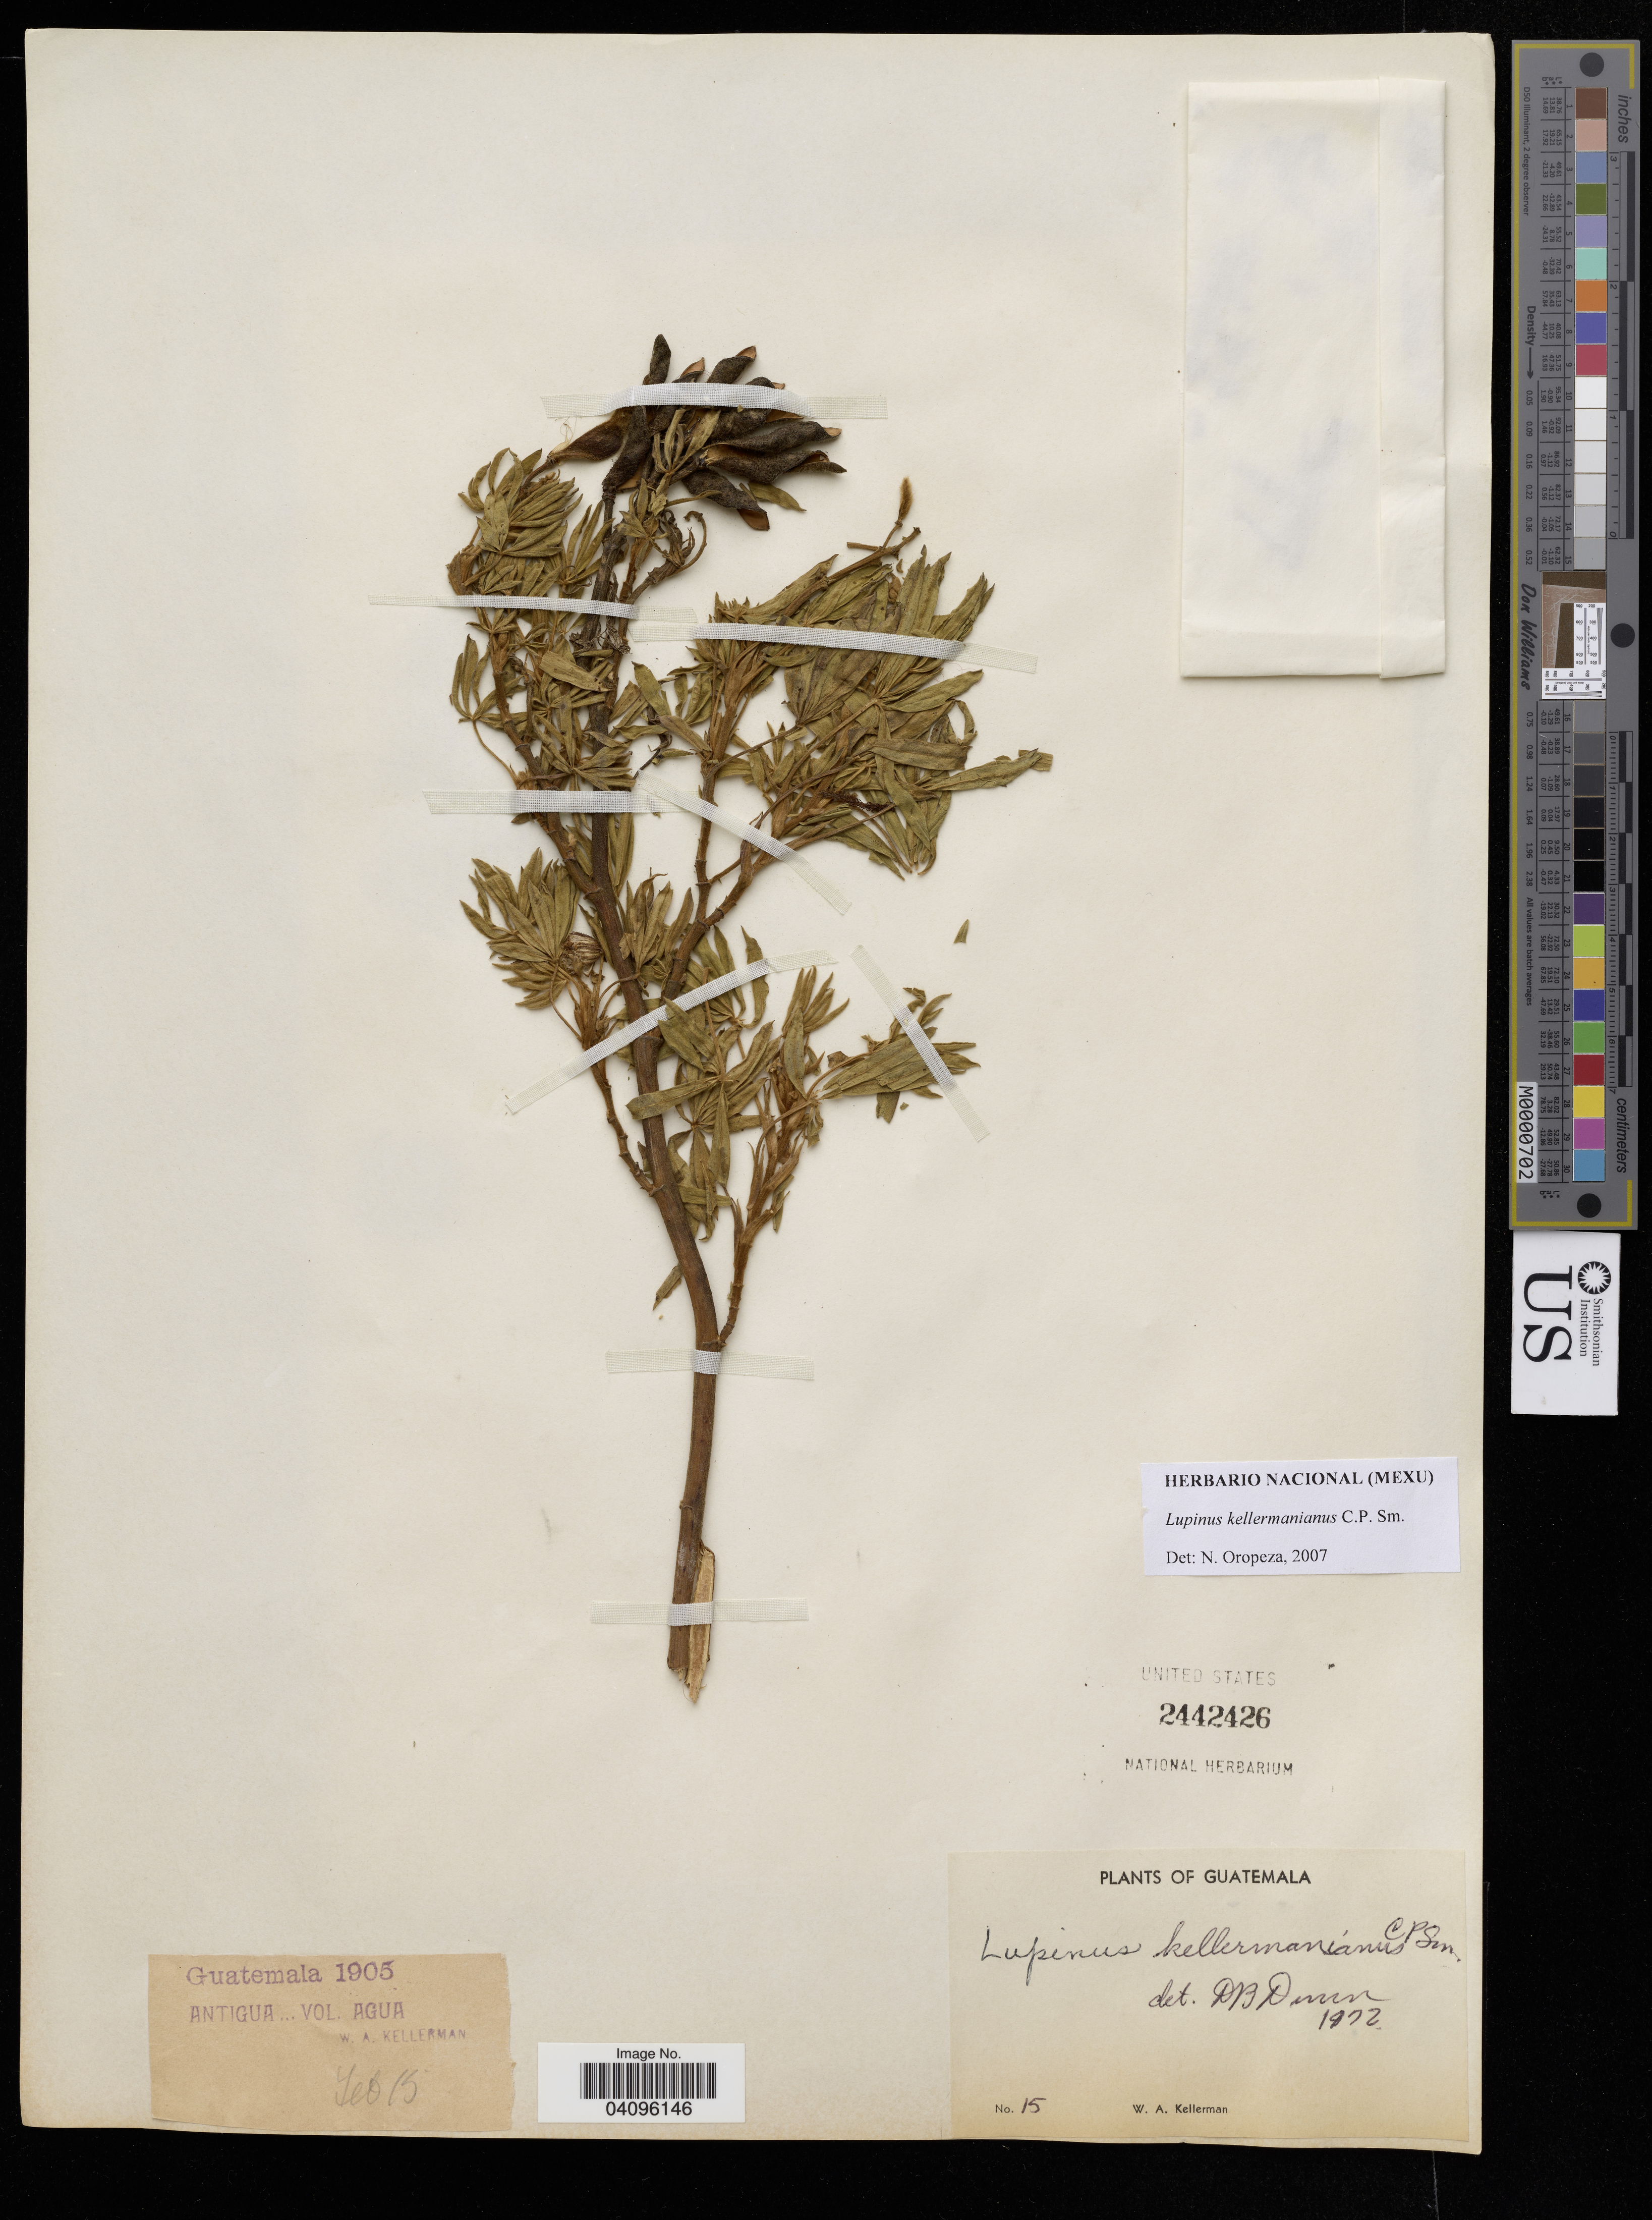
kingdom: Plantae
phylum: Tracheophyta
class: Magnoliopsida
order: Fabales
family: Fabaceae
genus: Lupinus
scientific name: Lupinus kellermanianus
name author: C.P. Sm.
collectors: W. Kellerman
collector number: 15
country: Guatemala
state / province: Guatemala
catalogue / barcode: US 2442426